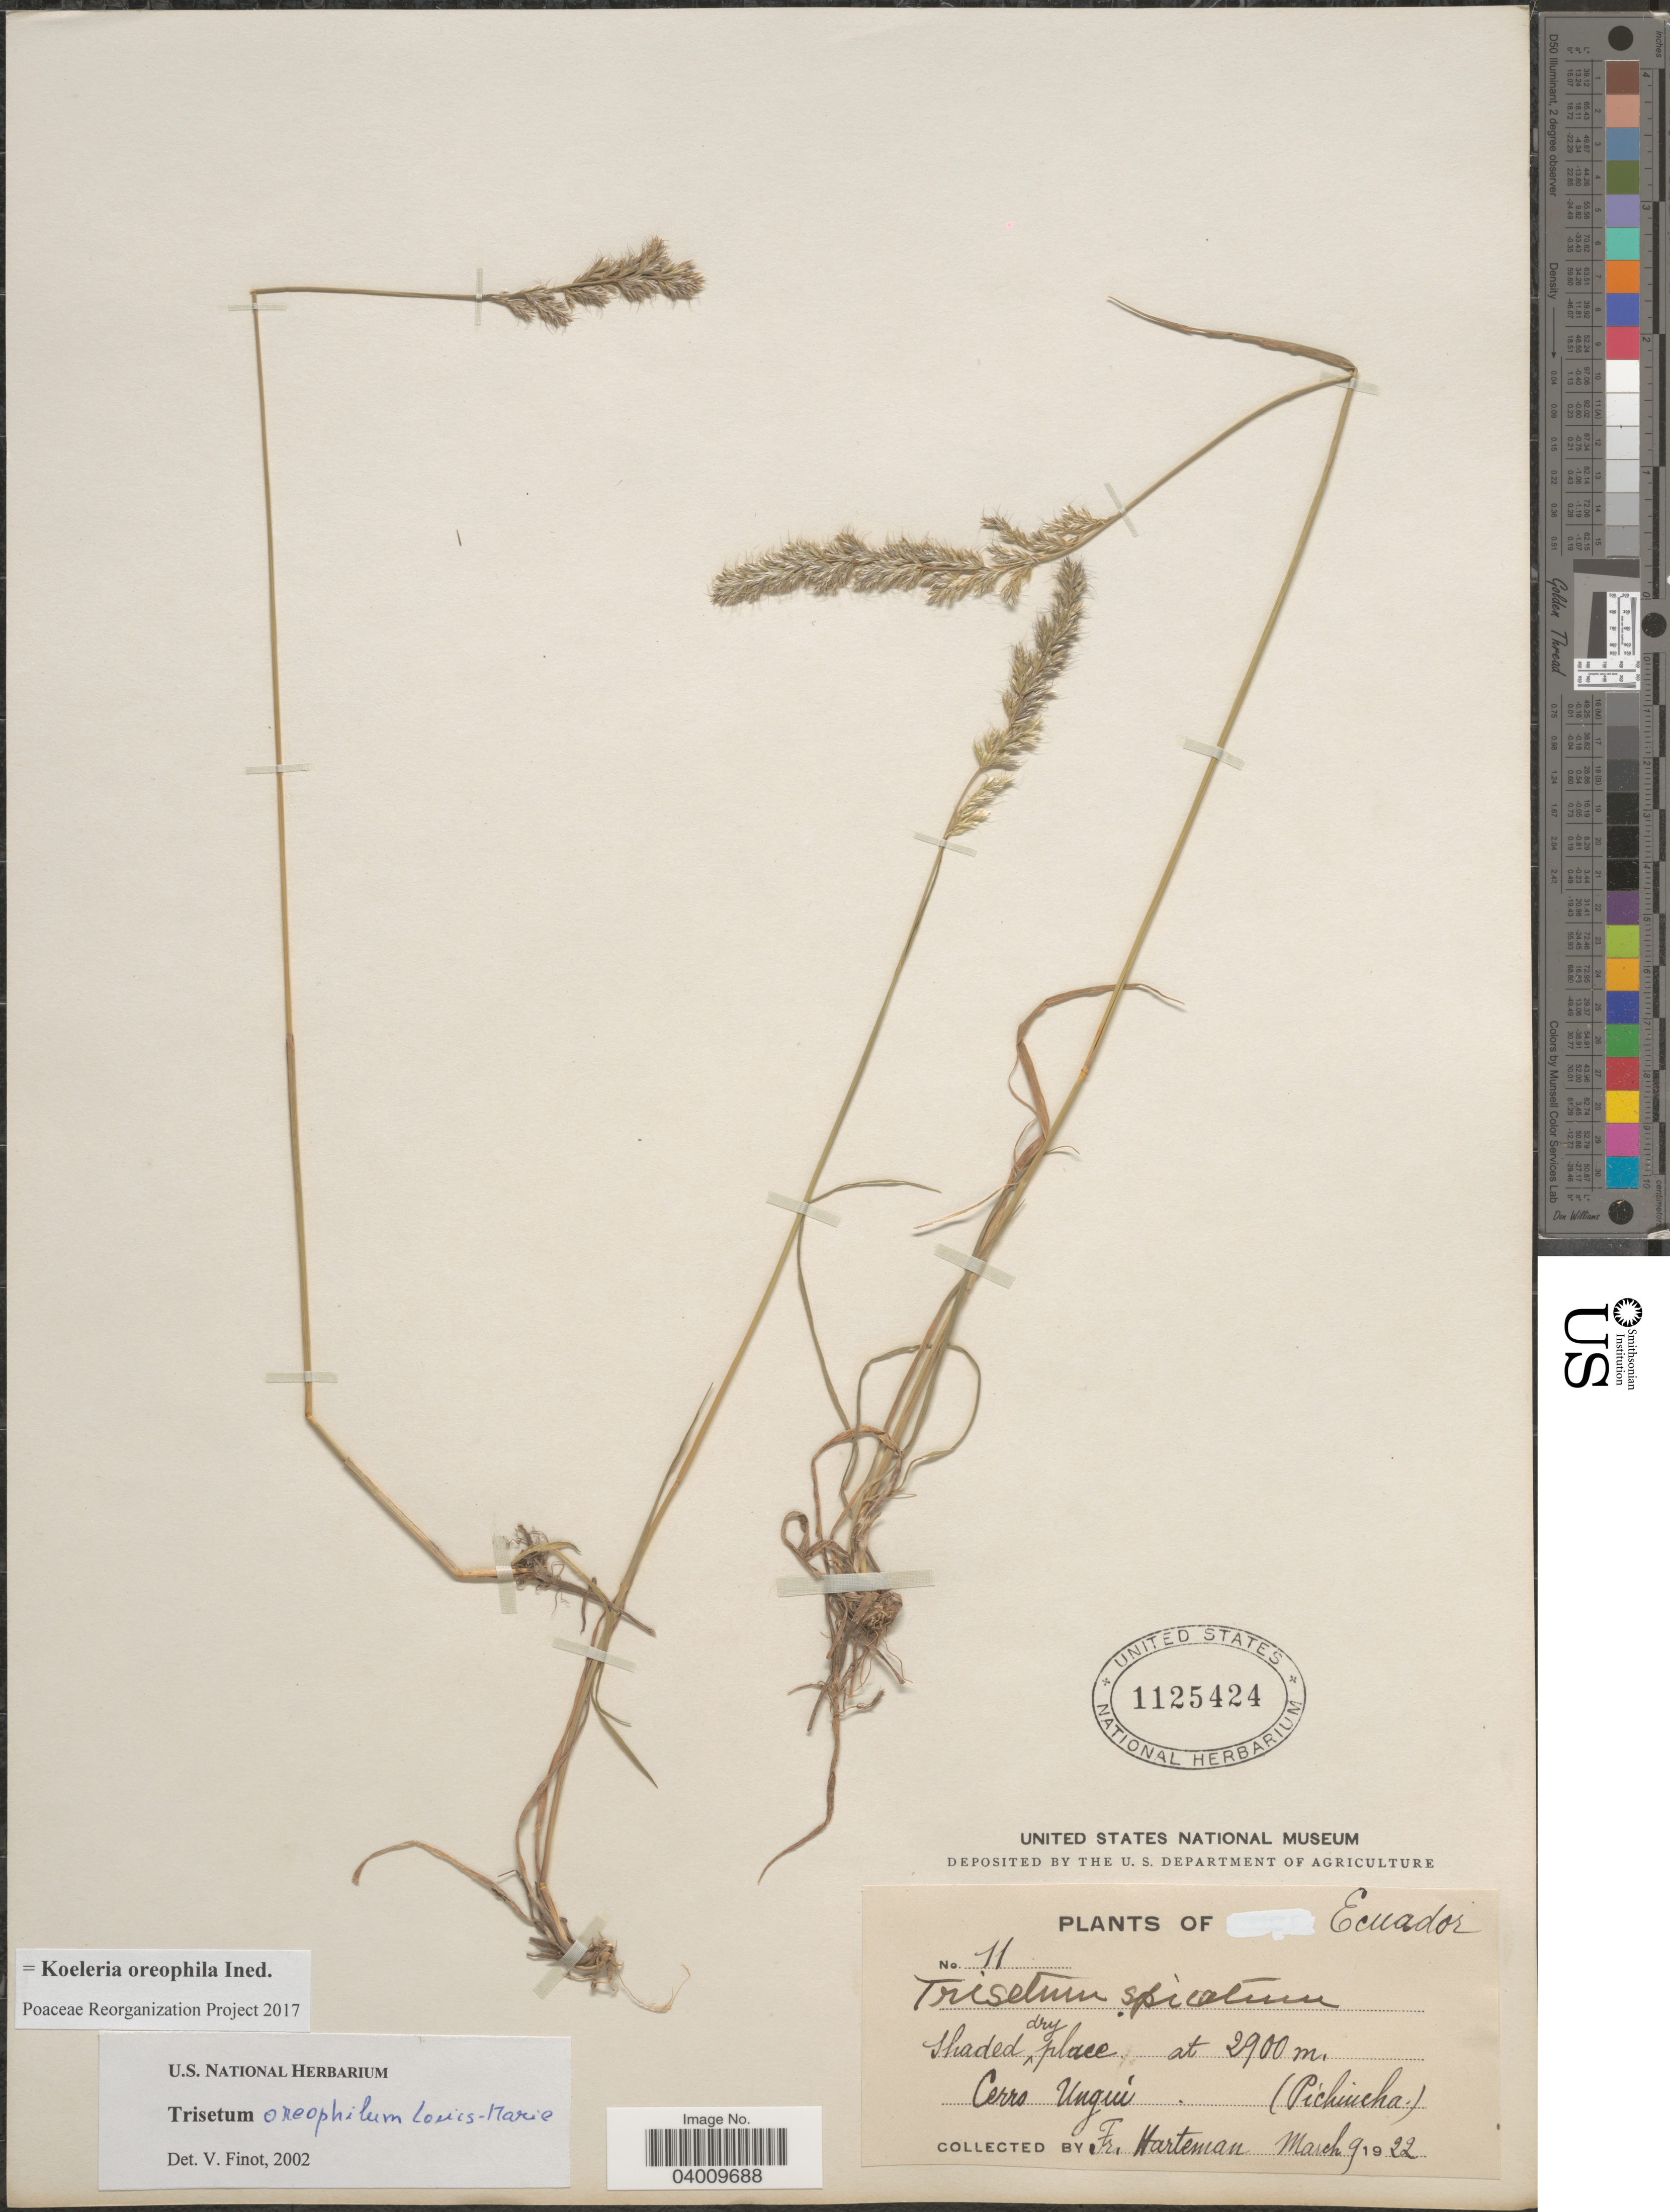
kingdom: Plantae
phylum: Tracheophyta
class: Liliopsida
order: Poales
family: Poaceae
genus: Koeleria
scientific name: Koeleria oreophila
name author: (Louis-Marie) Barberá et al.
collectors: Harteman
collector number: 11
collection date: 1922-03-09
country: Ecuador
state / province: Pichincha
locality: Cerro Ungui.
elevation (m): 2900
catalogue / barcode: US 1125424